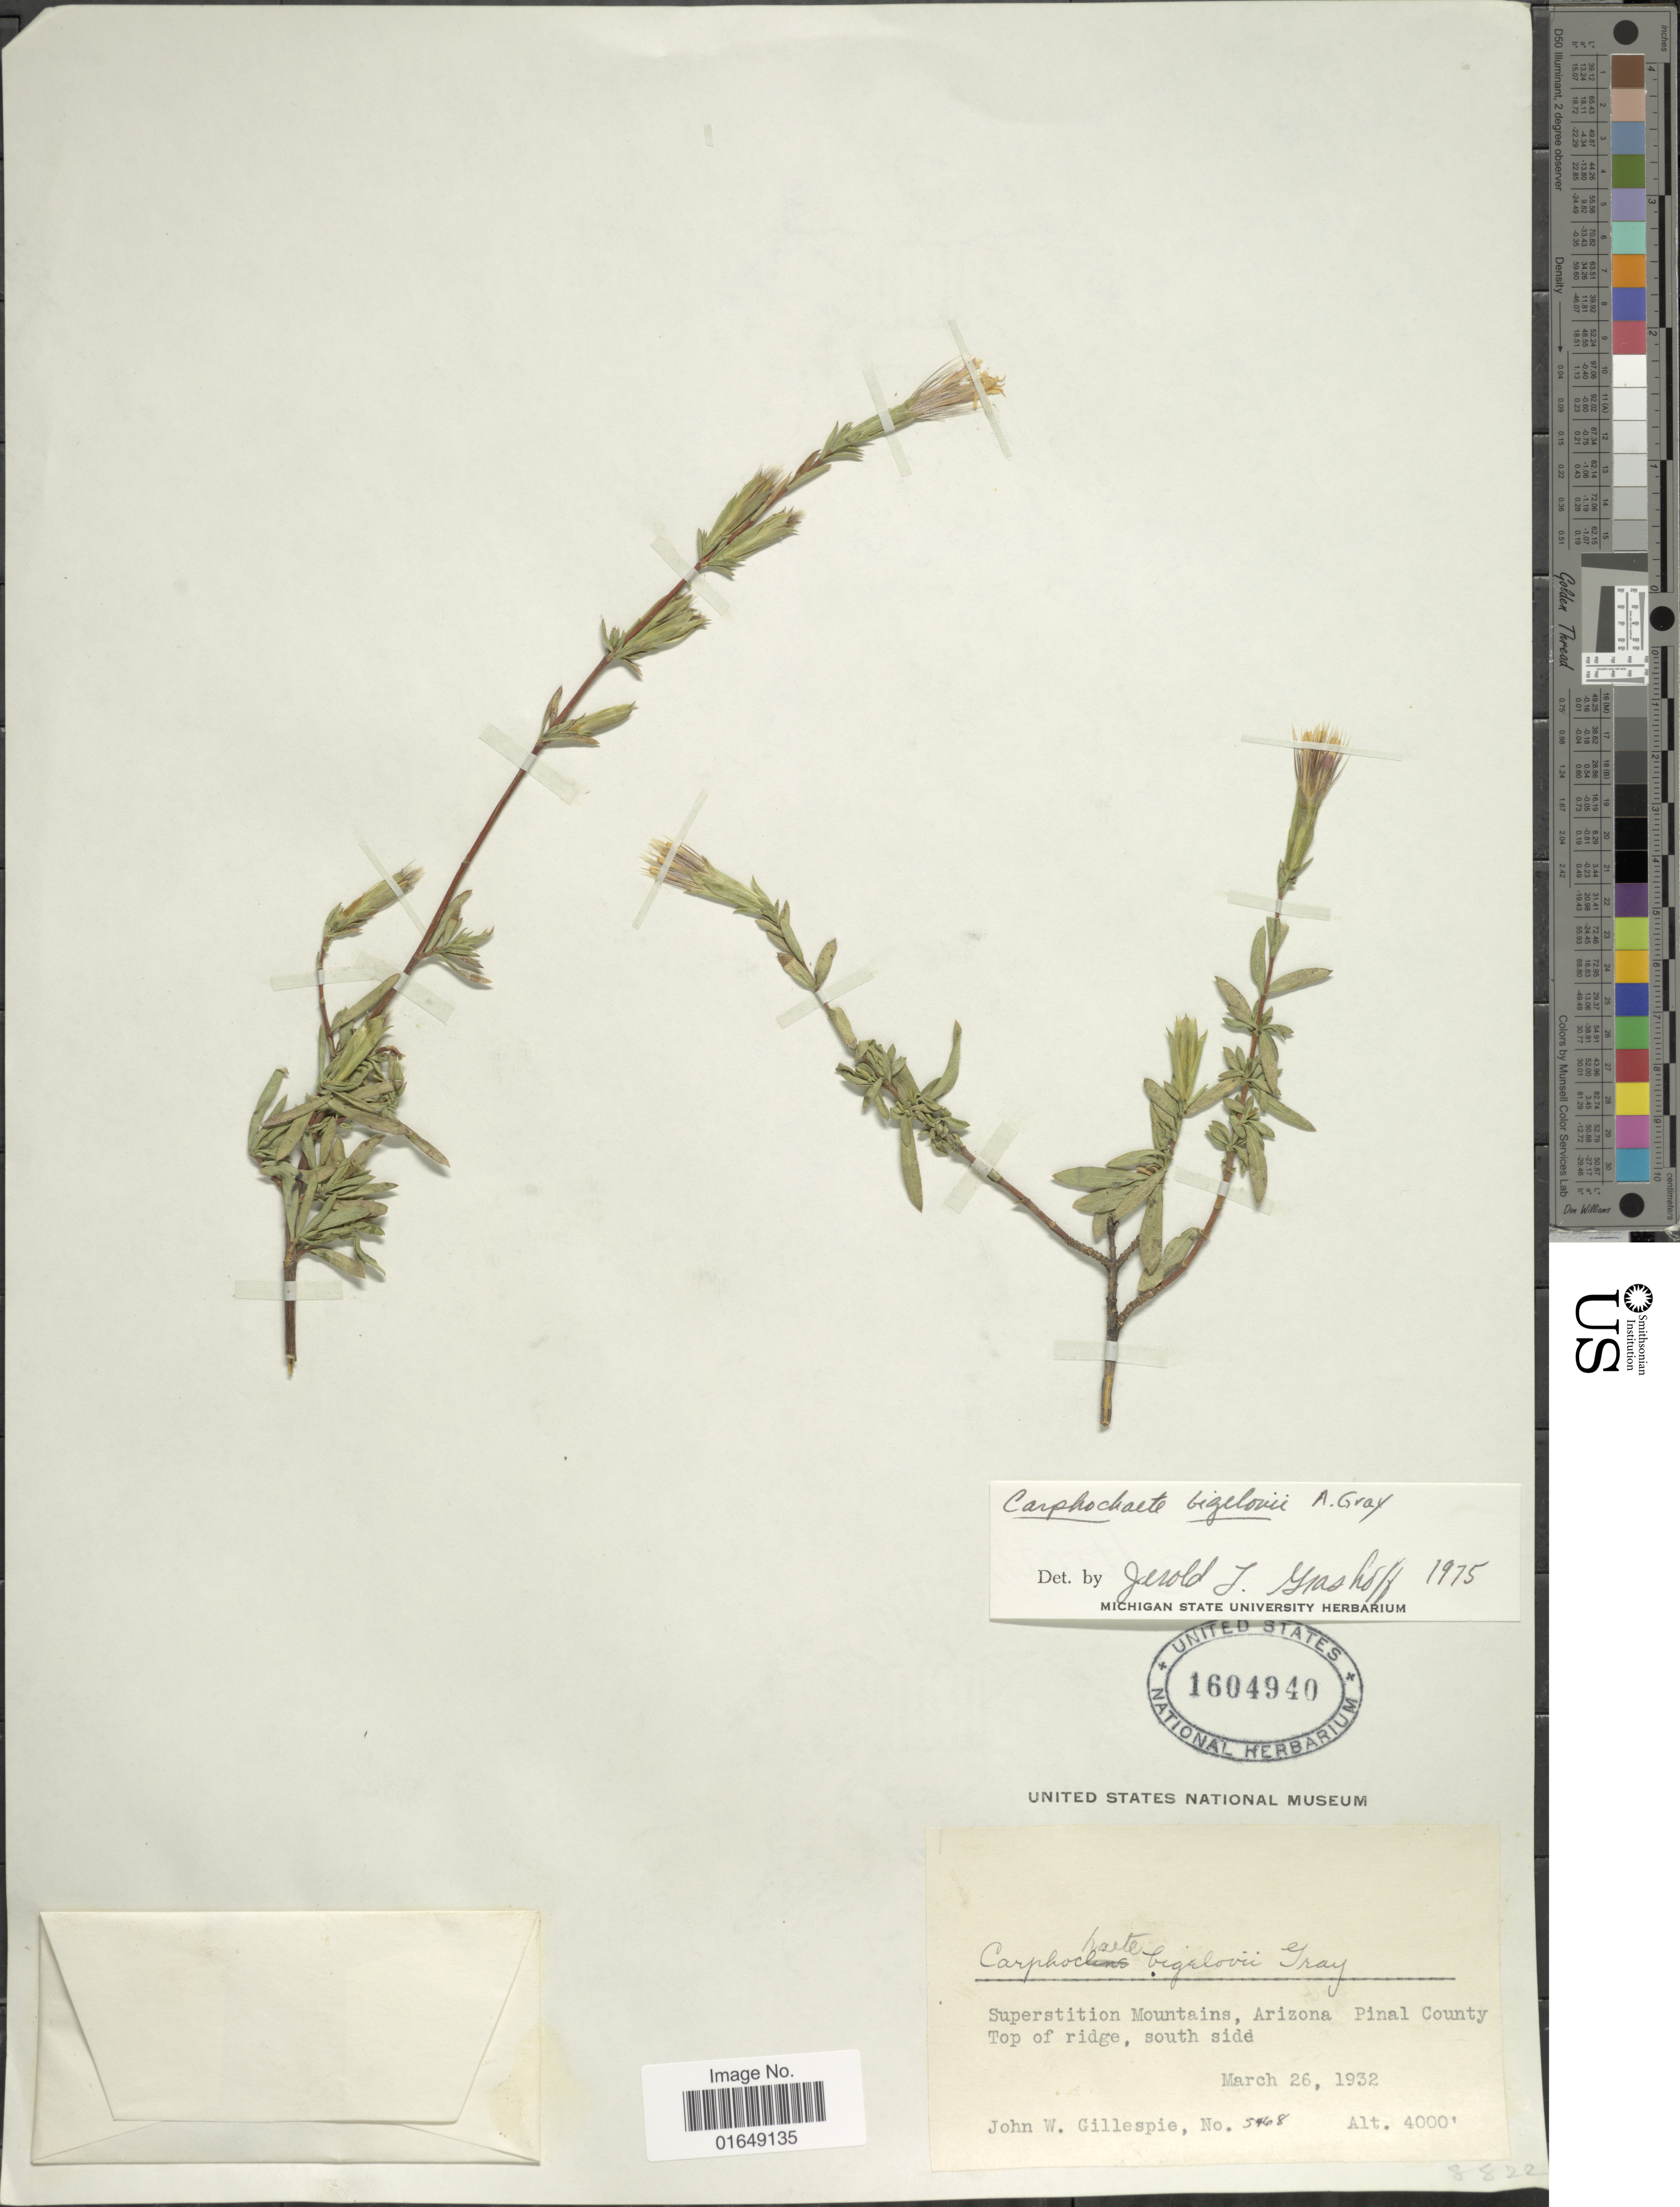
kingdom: Plantae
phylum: Tracheophyta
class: Magnoliopsida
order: Asterales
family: Asteraceae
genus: Carphochaete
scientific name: Carphochaete bigelovii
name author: A. Gray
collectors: J. W. Gillespie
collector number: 5468*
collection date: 1932-03-26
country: United States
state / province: Arizona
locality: Superstition Mountain, Arizona Pinal County Top of ridge, south side.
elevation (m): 1219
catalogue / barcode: US 1604940